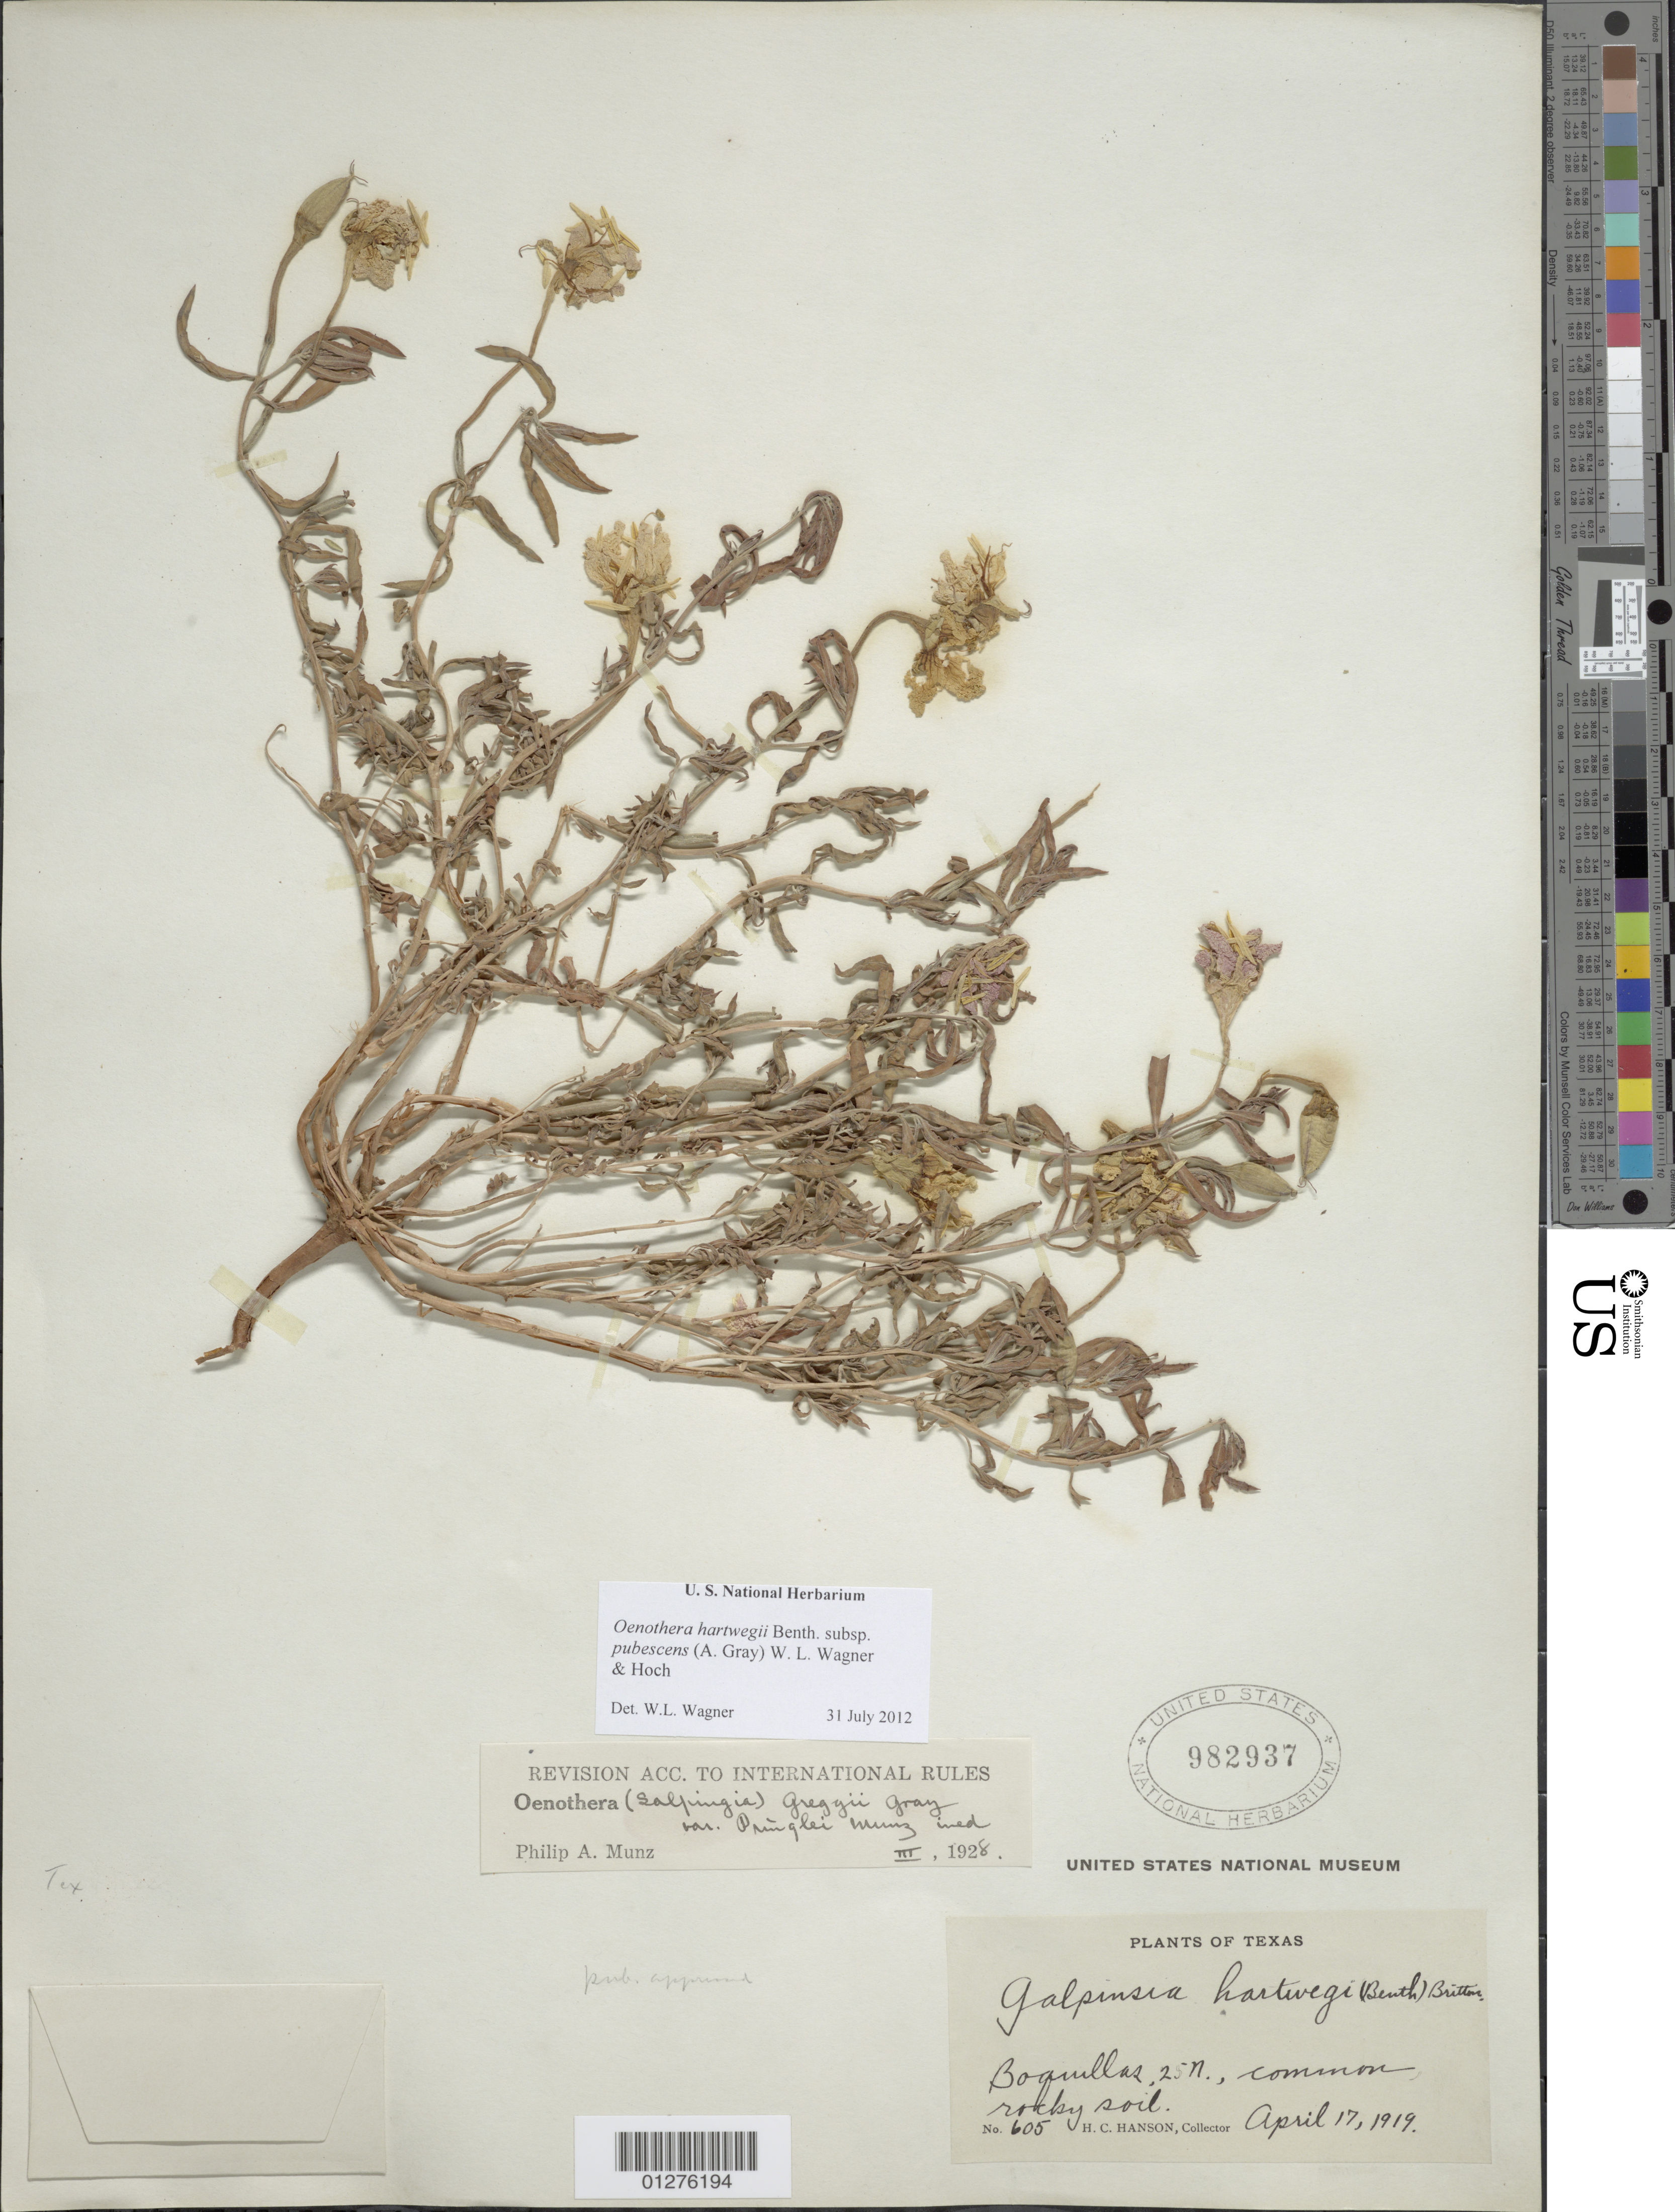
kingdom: Plantae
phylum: Tracheophyta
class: Magnoliopsida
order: Myrtales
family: Onagraceae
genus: Oenothera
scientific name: Oenothera hartwegii subsp. pubescens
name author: (A. Gray) W.L. Wagner & Hoch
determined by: Wagner, W. L., (BOT), Smithsonian Institution - National Museum of Natural History (UNITED STATES)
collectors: H. Hanson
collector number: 605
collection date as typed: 17 Apr 1919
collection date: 1919-04-17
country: United States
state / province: Texas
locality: Bouquillas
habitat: Rocky soil.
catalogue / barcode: US 982937